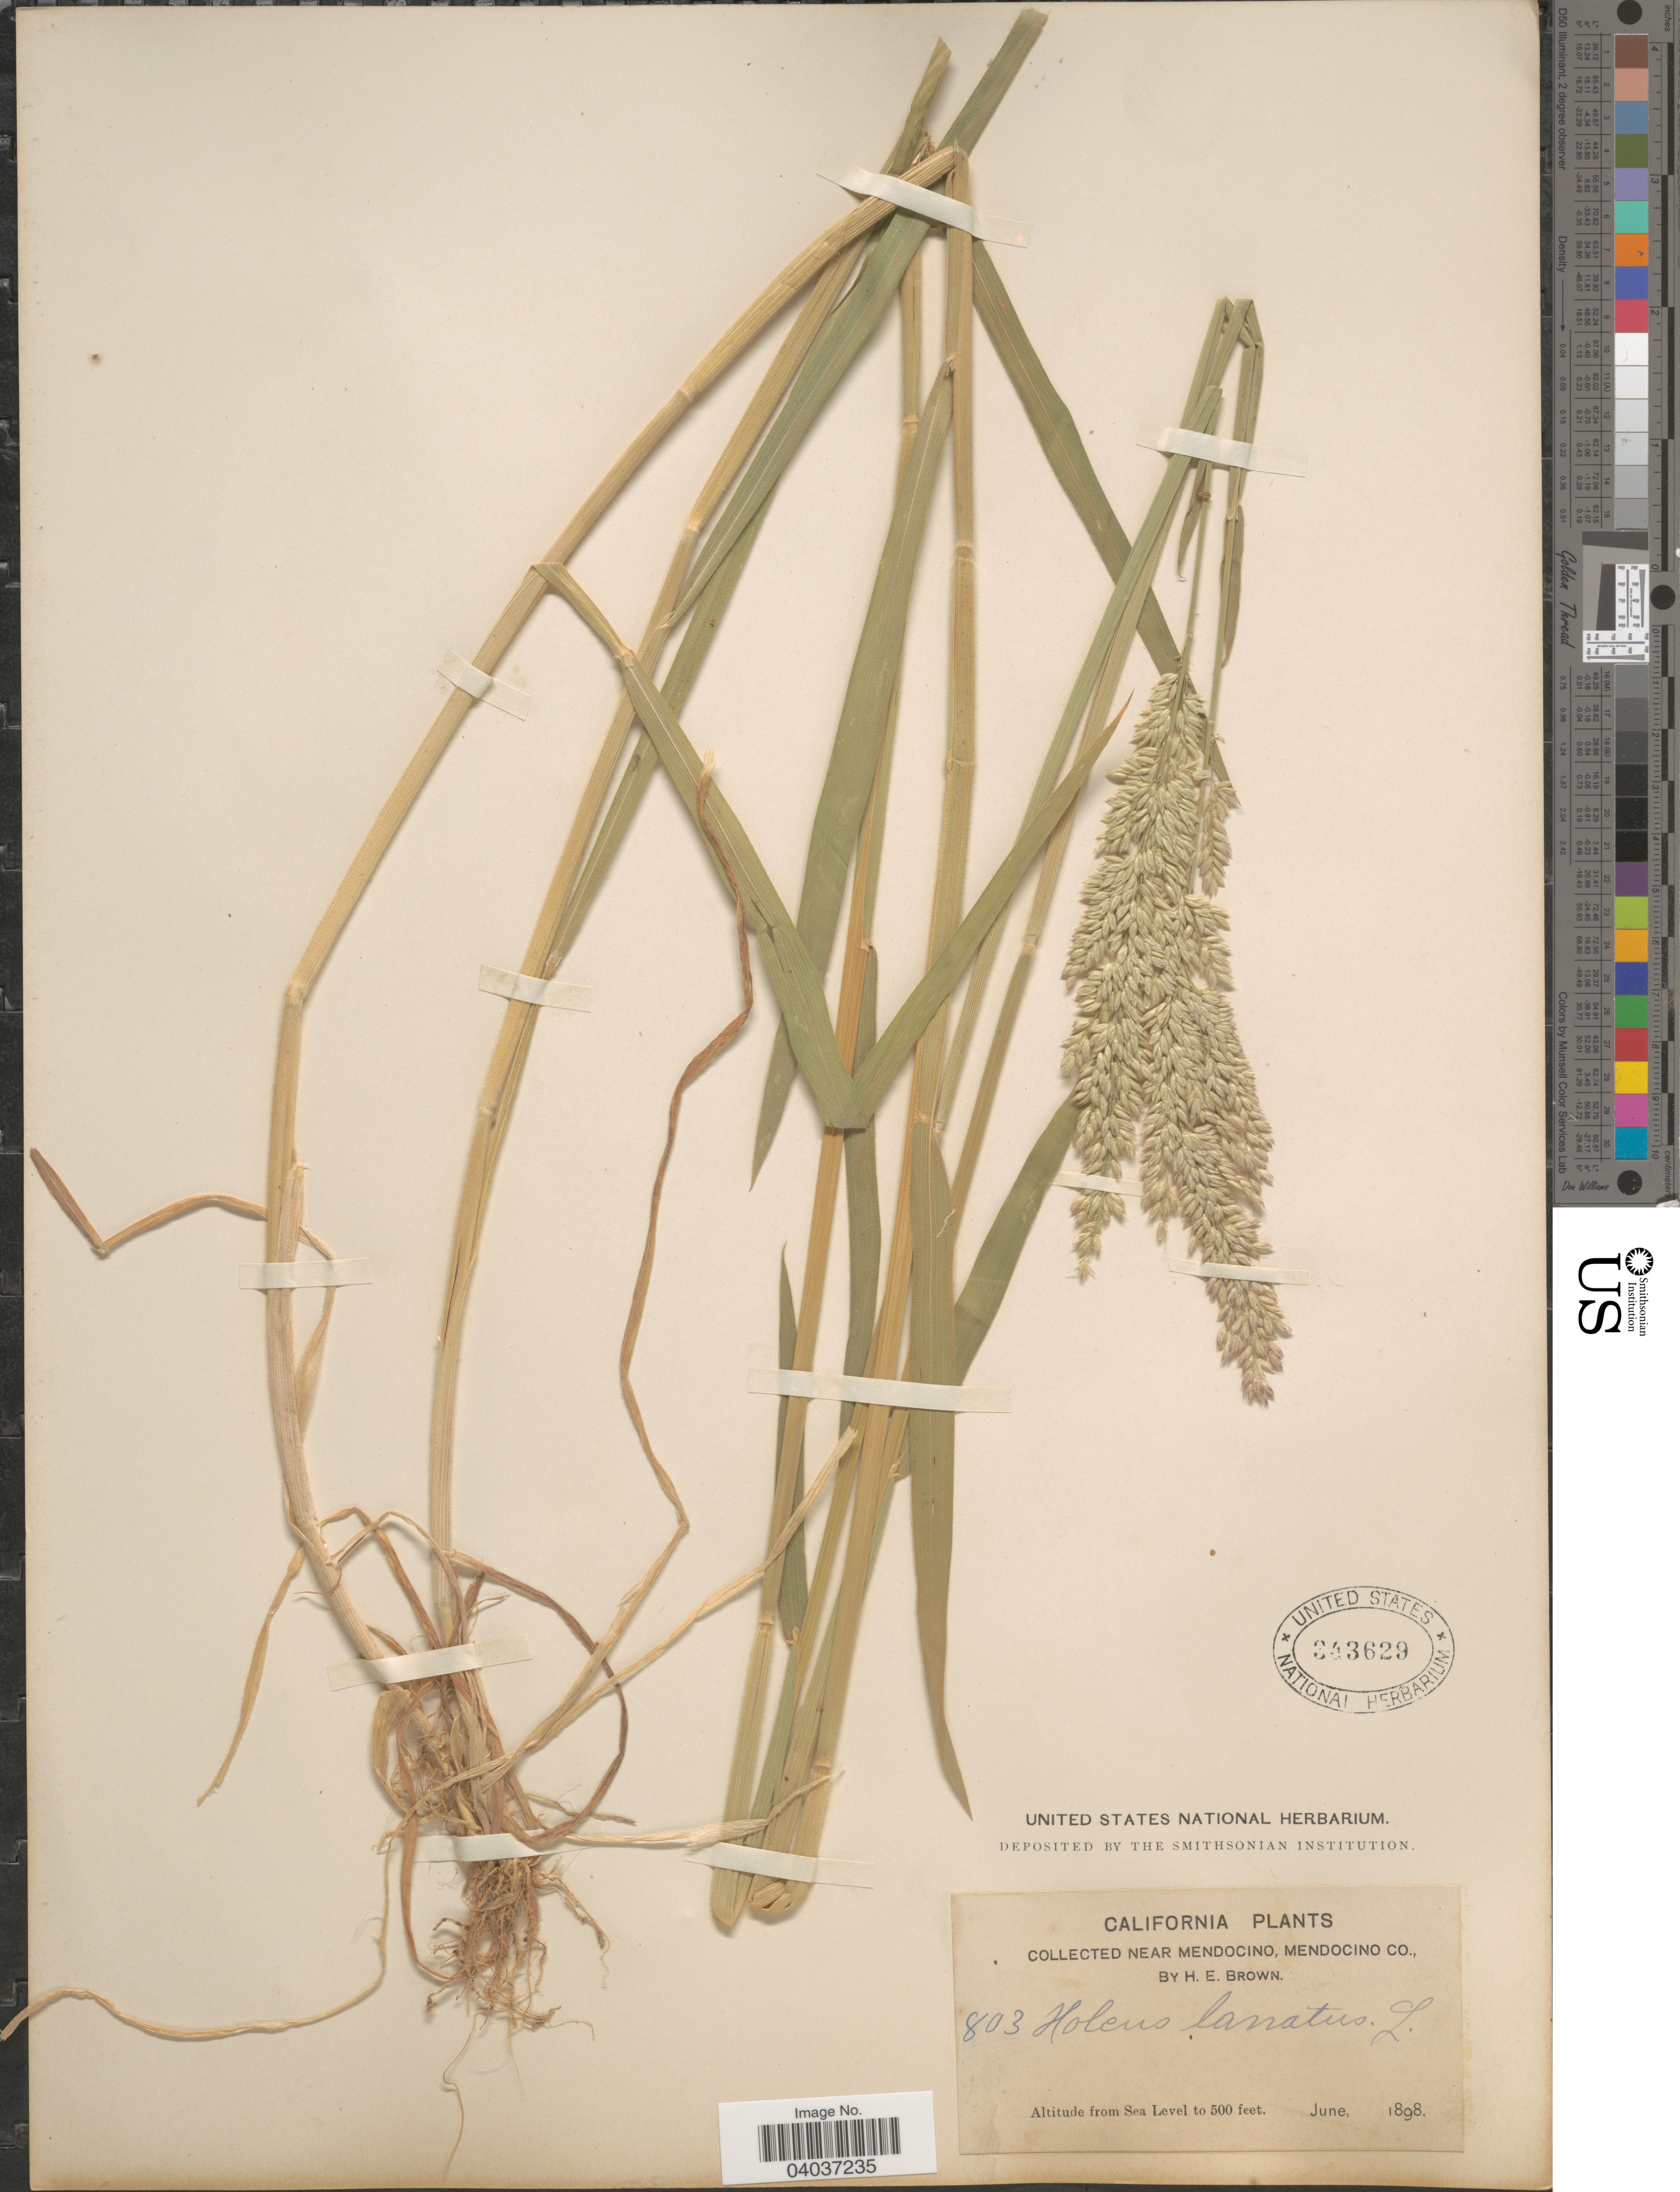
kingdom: Plantae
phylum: Tracheophyta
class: Liliopsida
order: Poales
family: Poaceae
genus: Holcus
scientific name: Holcus lanatus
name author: L.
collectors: H. E. Brown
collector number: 803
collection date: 1898-06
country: United States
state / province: California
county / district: Mendocino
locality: Near Mendocino, Mendocino Co.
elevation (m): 0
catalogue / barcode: US 343629